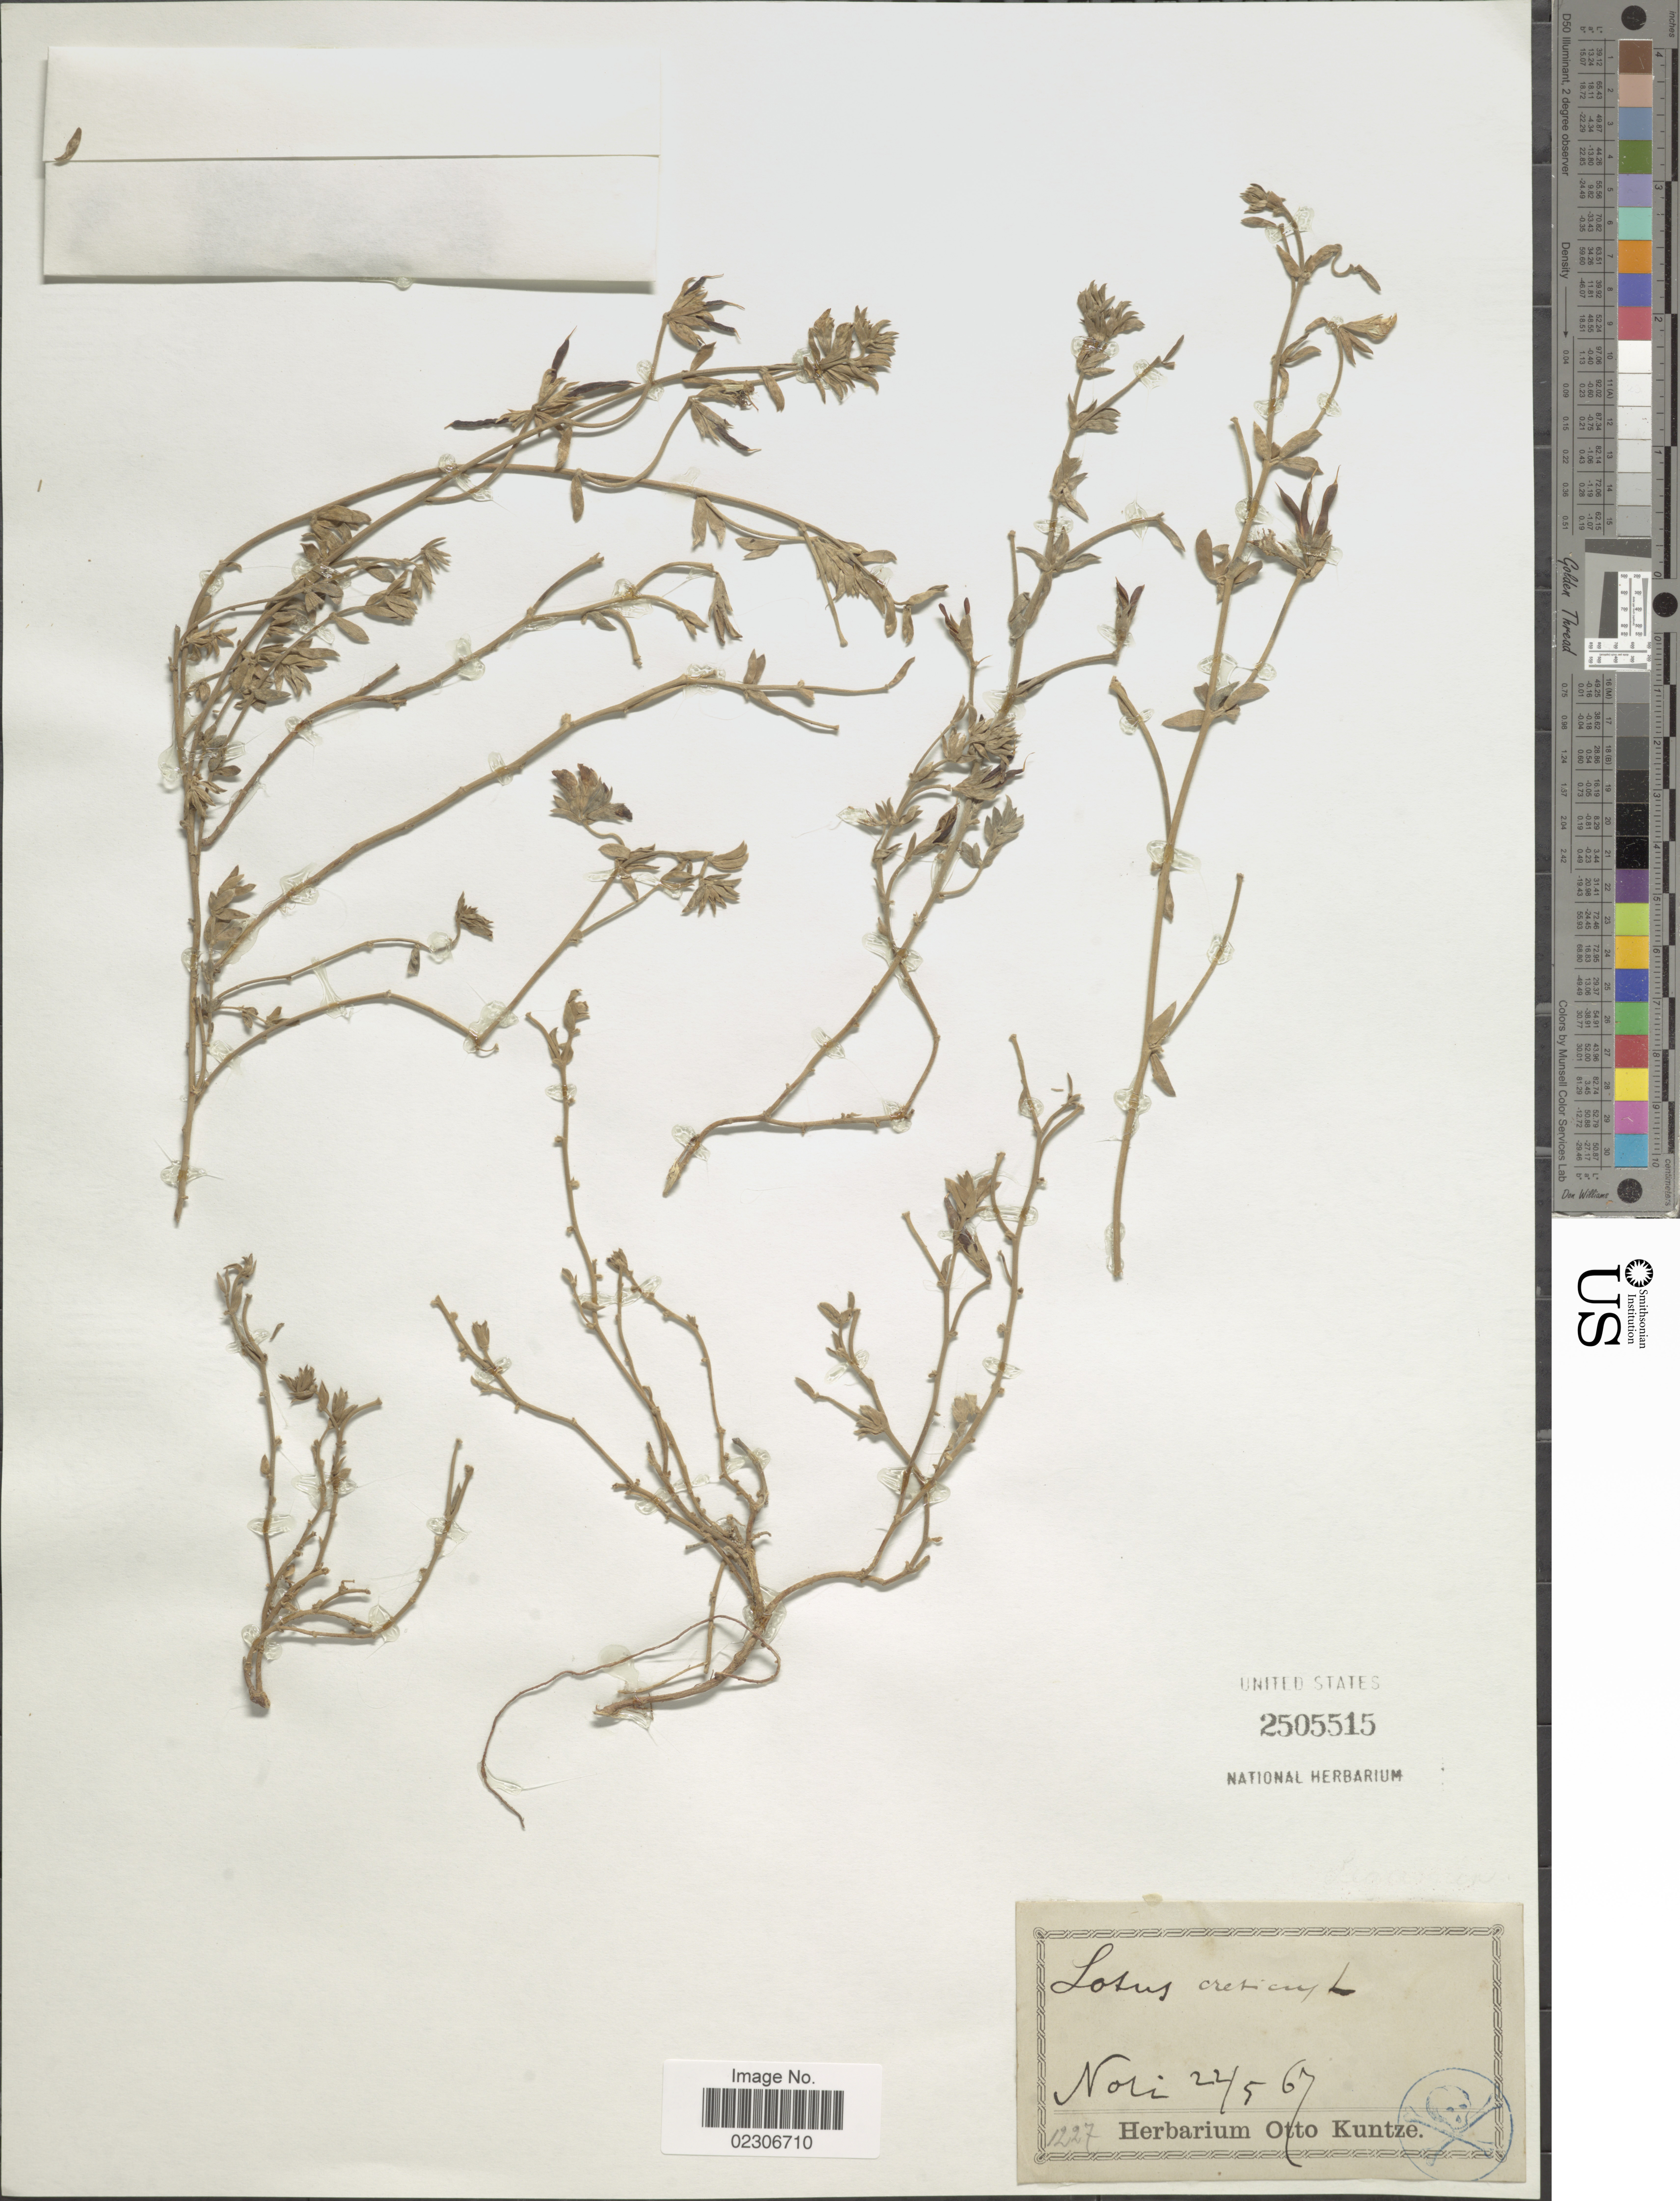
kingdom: Plantae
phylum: Tracheophyta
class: Magnoliopsida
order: Fabales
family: Fabaceae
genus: Lotus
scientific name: Lotus creticus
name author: L.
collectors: ex herb. Otto Kuntze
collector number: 1227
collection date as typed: Transcribed d/m/y: 22/5/67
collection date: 1867-05-22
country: Italy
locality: Noli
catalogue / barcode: US 2505515